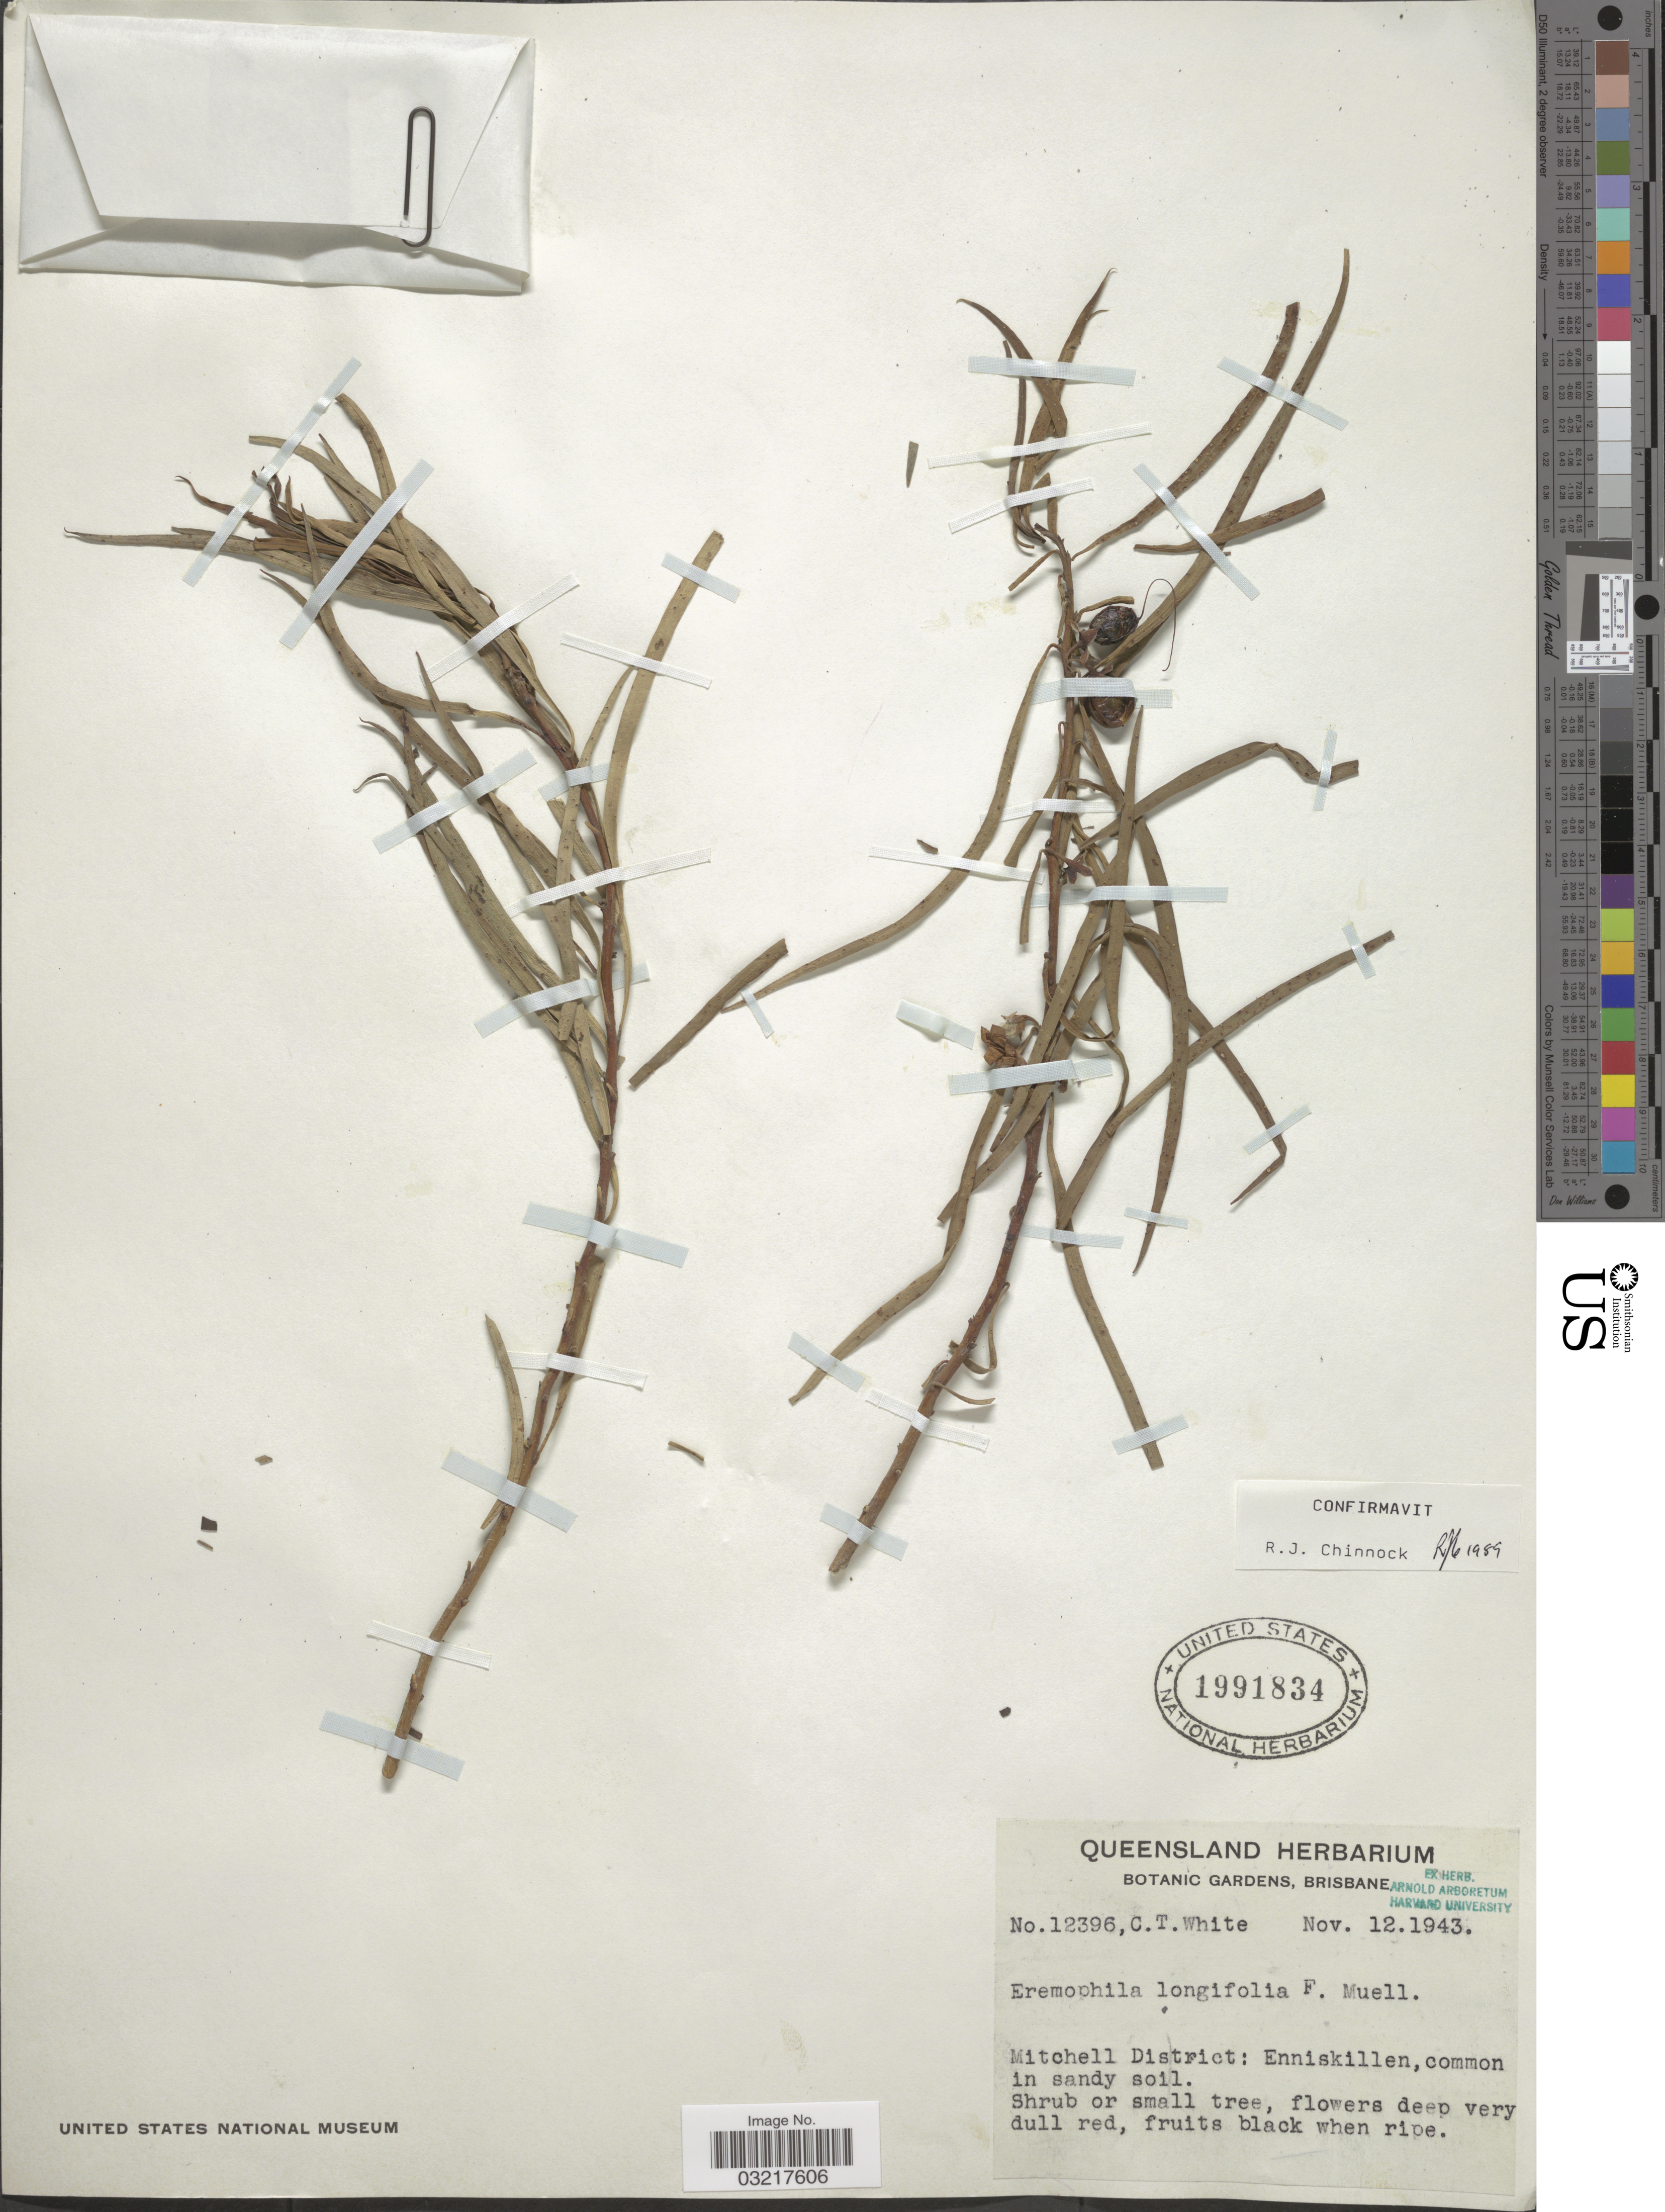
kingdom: Plantae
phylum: Tracheophyta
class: Magnoliopsida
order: Lamiales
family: Scrophulariaceae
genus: Eremophila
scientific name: Eremophila longifolia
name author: (R. Br.) F. Muell.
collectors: C. T. White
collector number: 12396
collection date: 1943-11-12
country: Australia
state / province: Queensland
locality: Mitchell District: Enniskillen.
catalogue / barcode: US 1991834